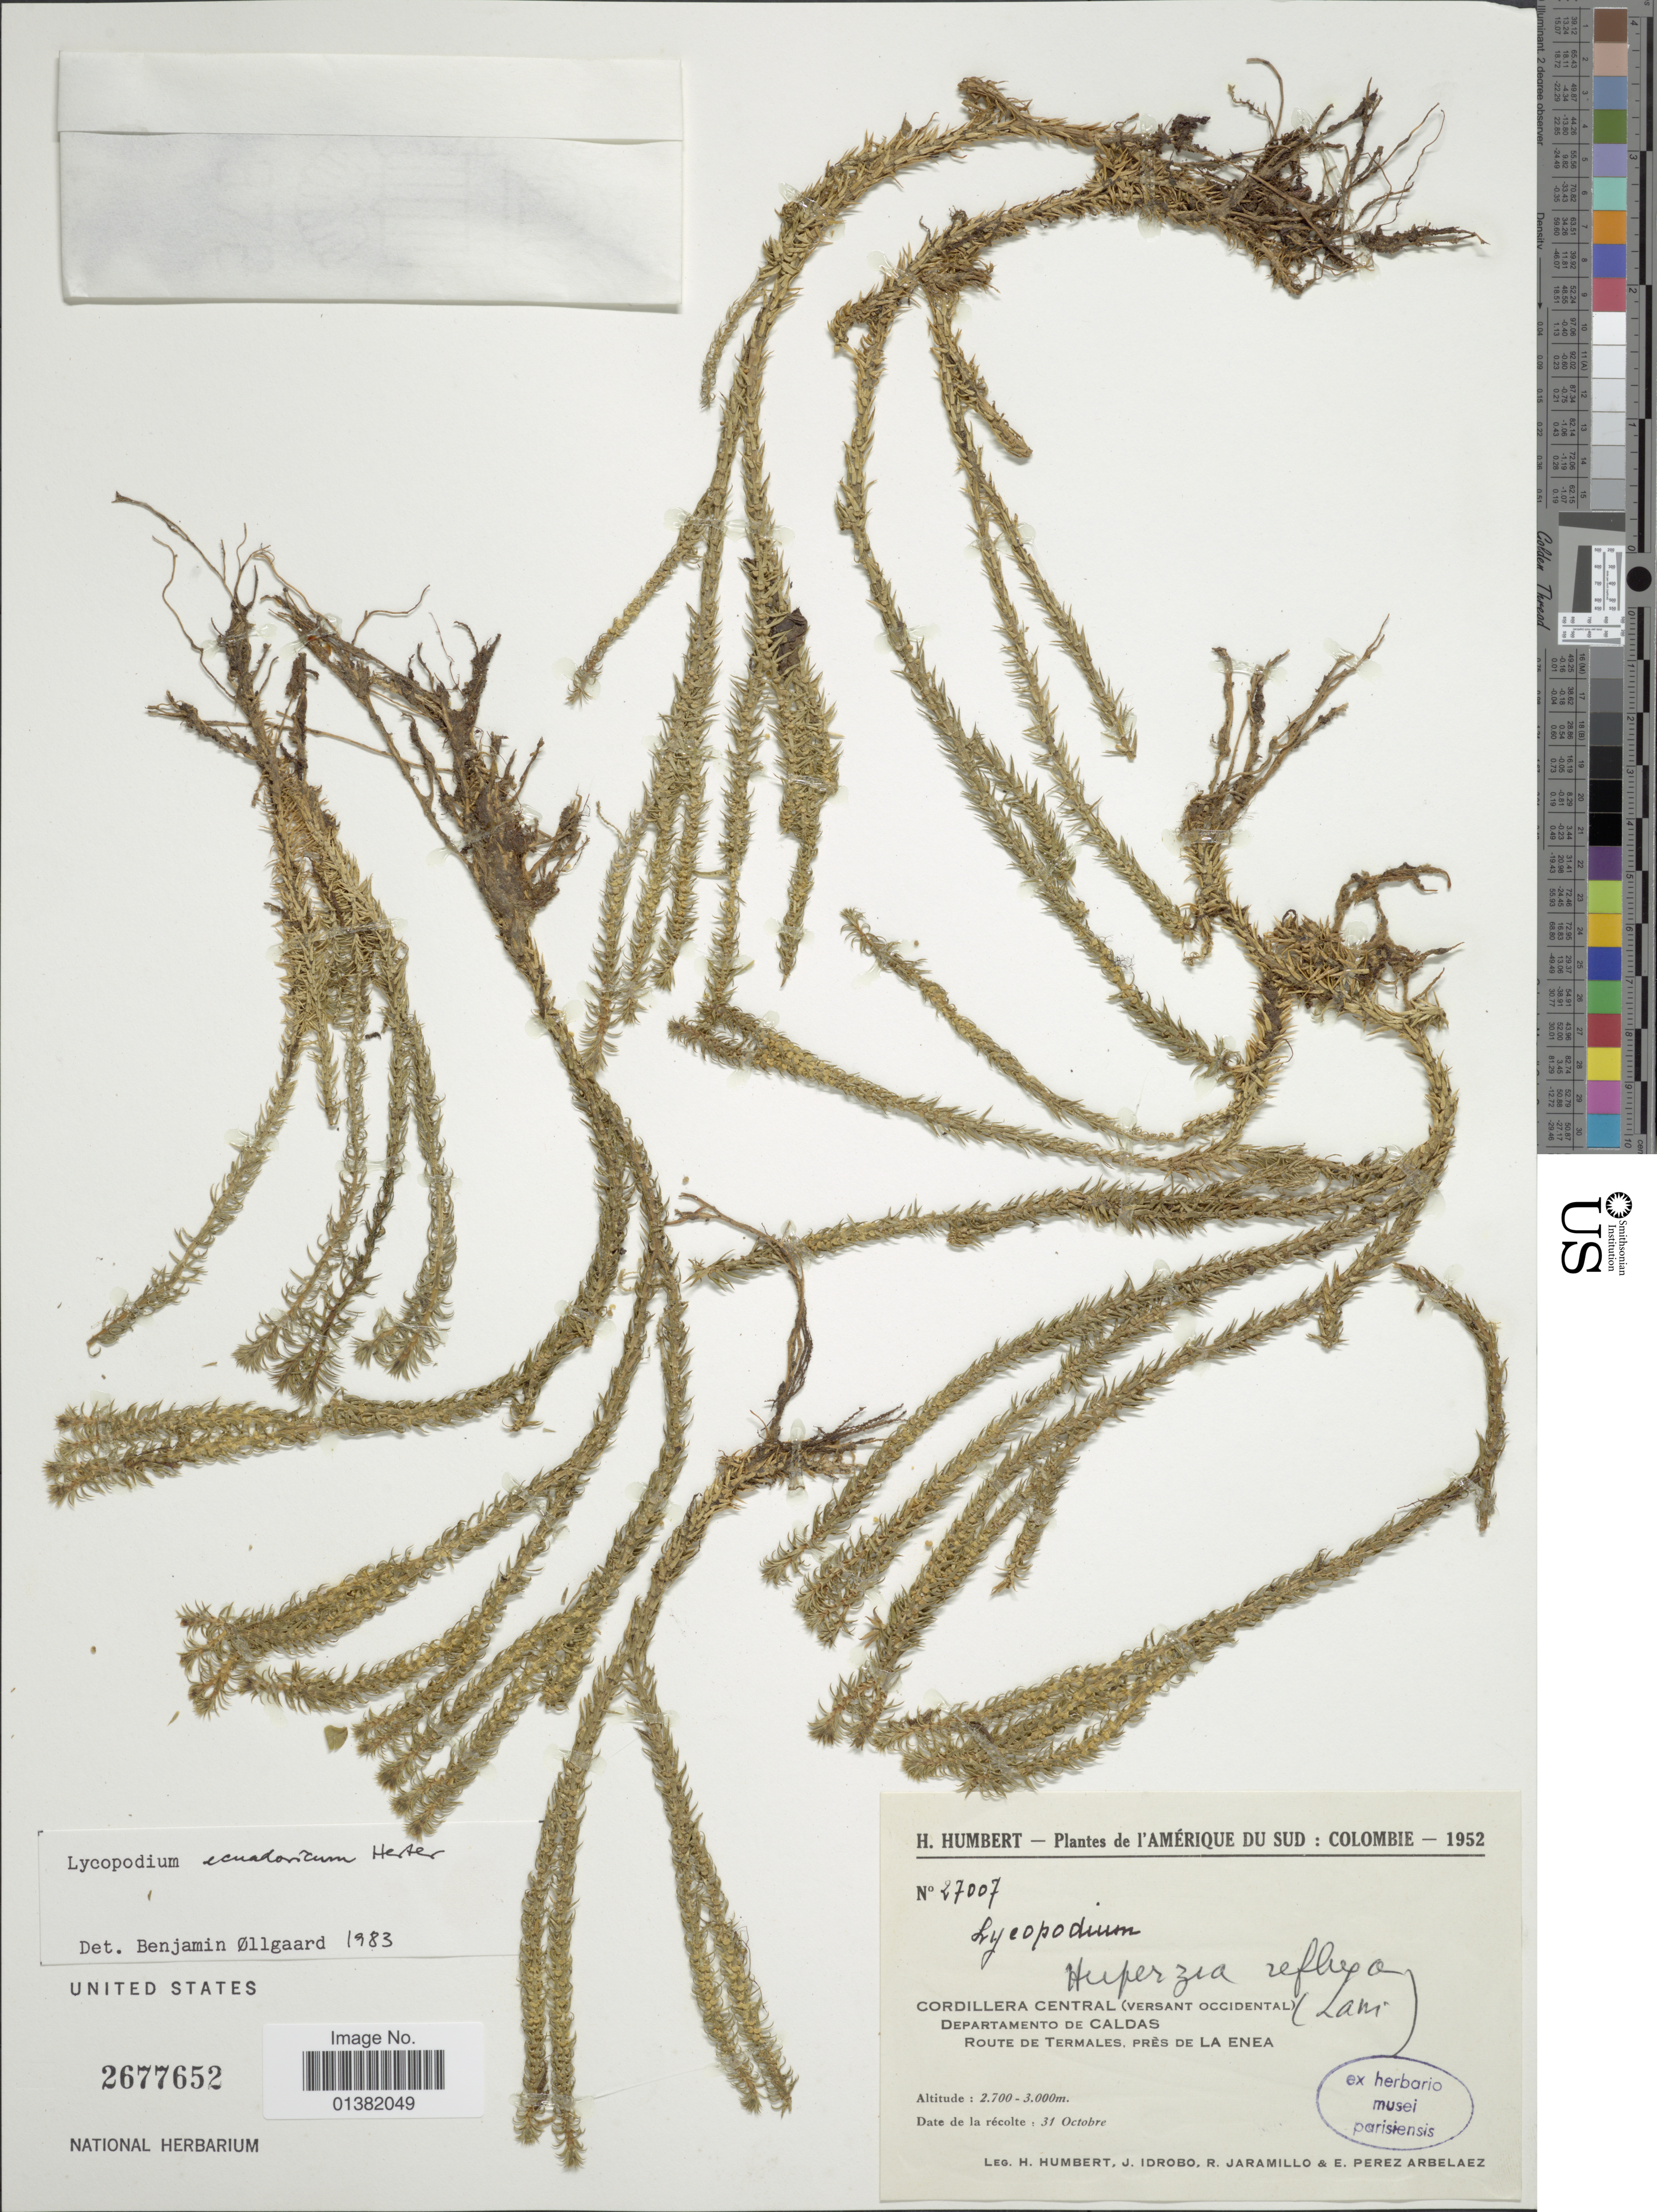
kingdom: Plantae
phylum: Tracheophyta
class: Lycopodiopsida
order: Lycopodiales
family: Lycopodiaceae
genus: Phlegmariurus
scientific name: Phlegmariurus eversus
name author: (Poir.) B. Øllg.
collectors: H. Humbert, J. M. Idrobo, R. Jaramillo M. & E. Pérez Arbeláez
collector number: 27007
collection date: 1952-10-31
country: Colombia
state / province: Caldas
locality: Cordillera Central (versant occidental), Route de Termales, prés de La Enea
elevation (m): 2700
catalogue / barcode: US 2677652